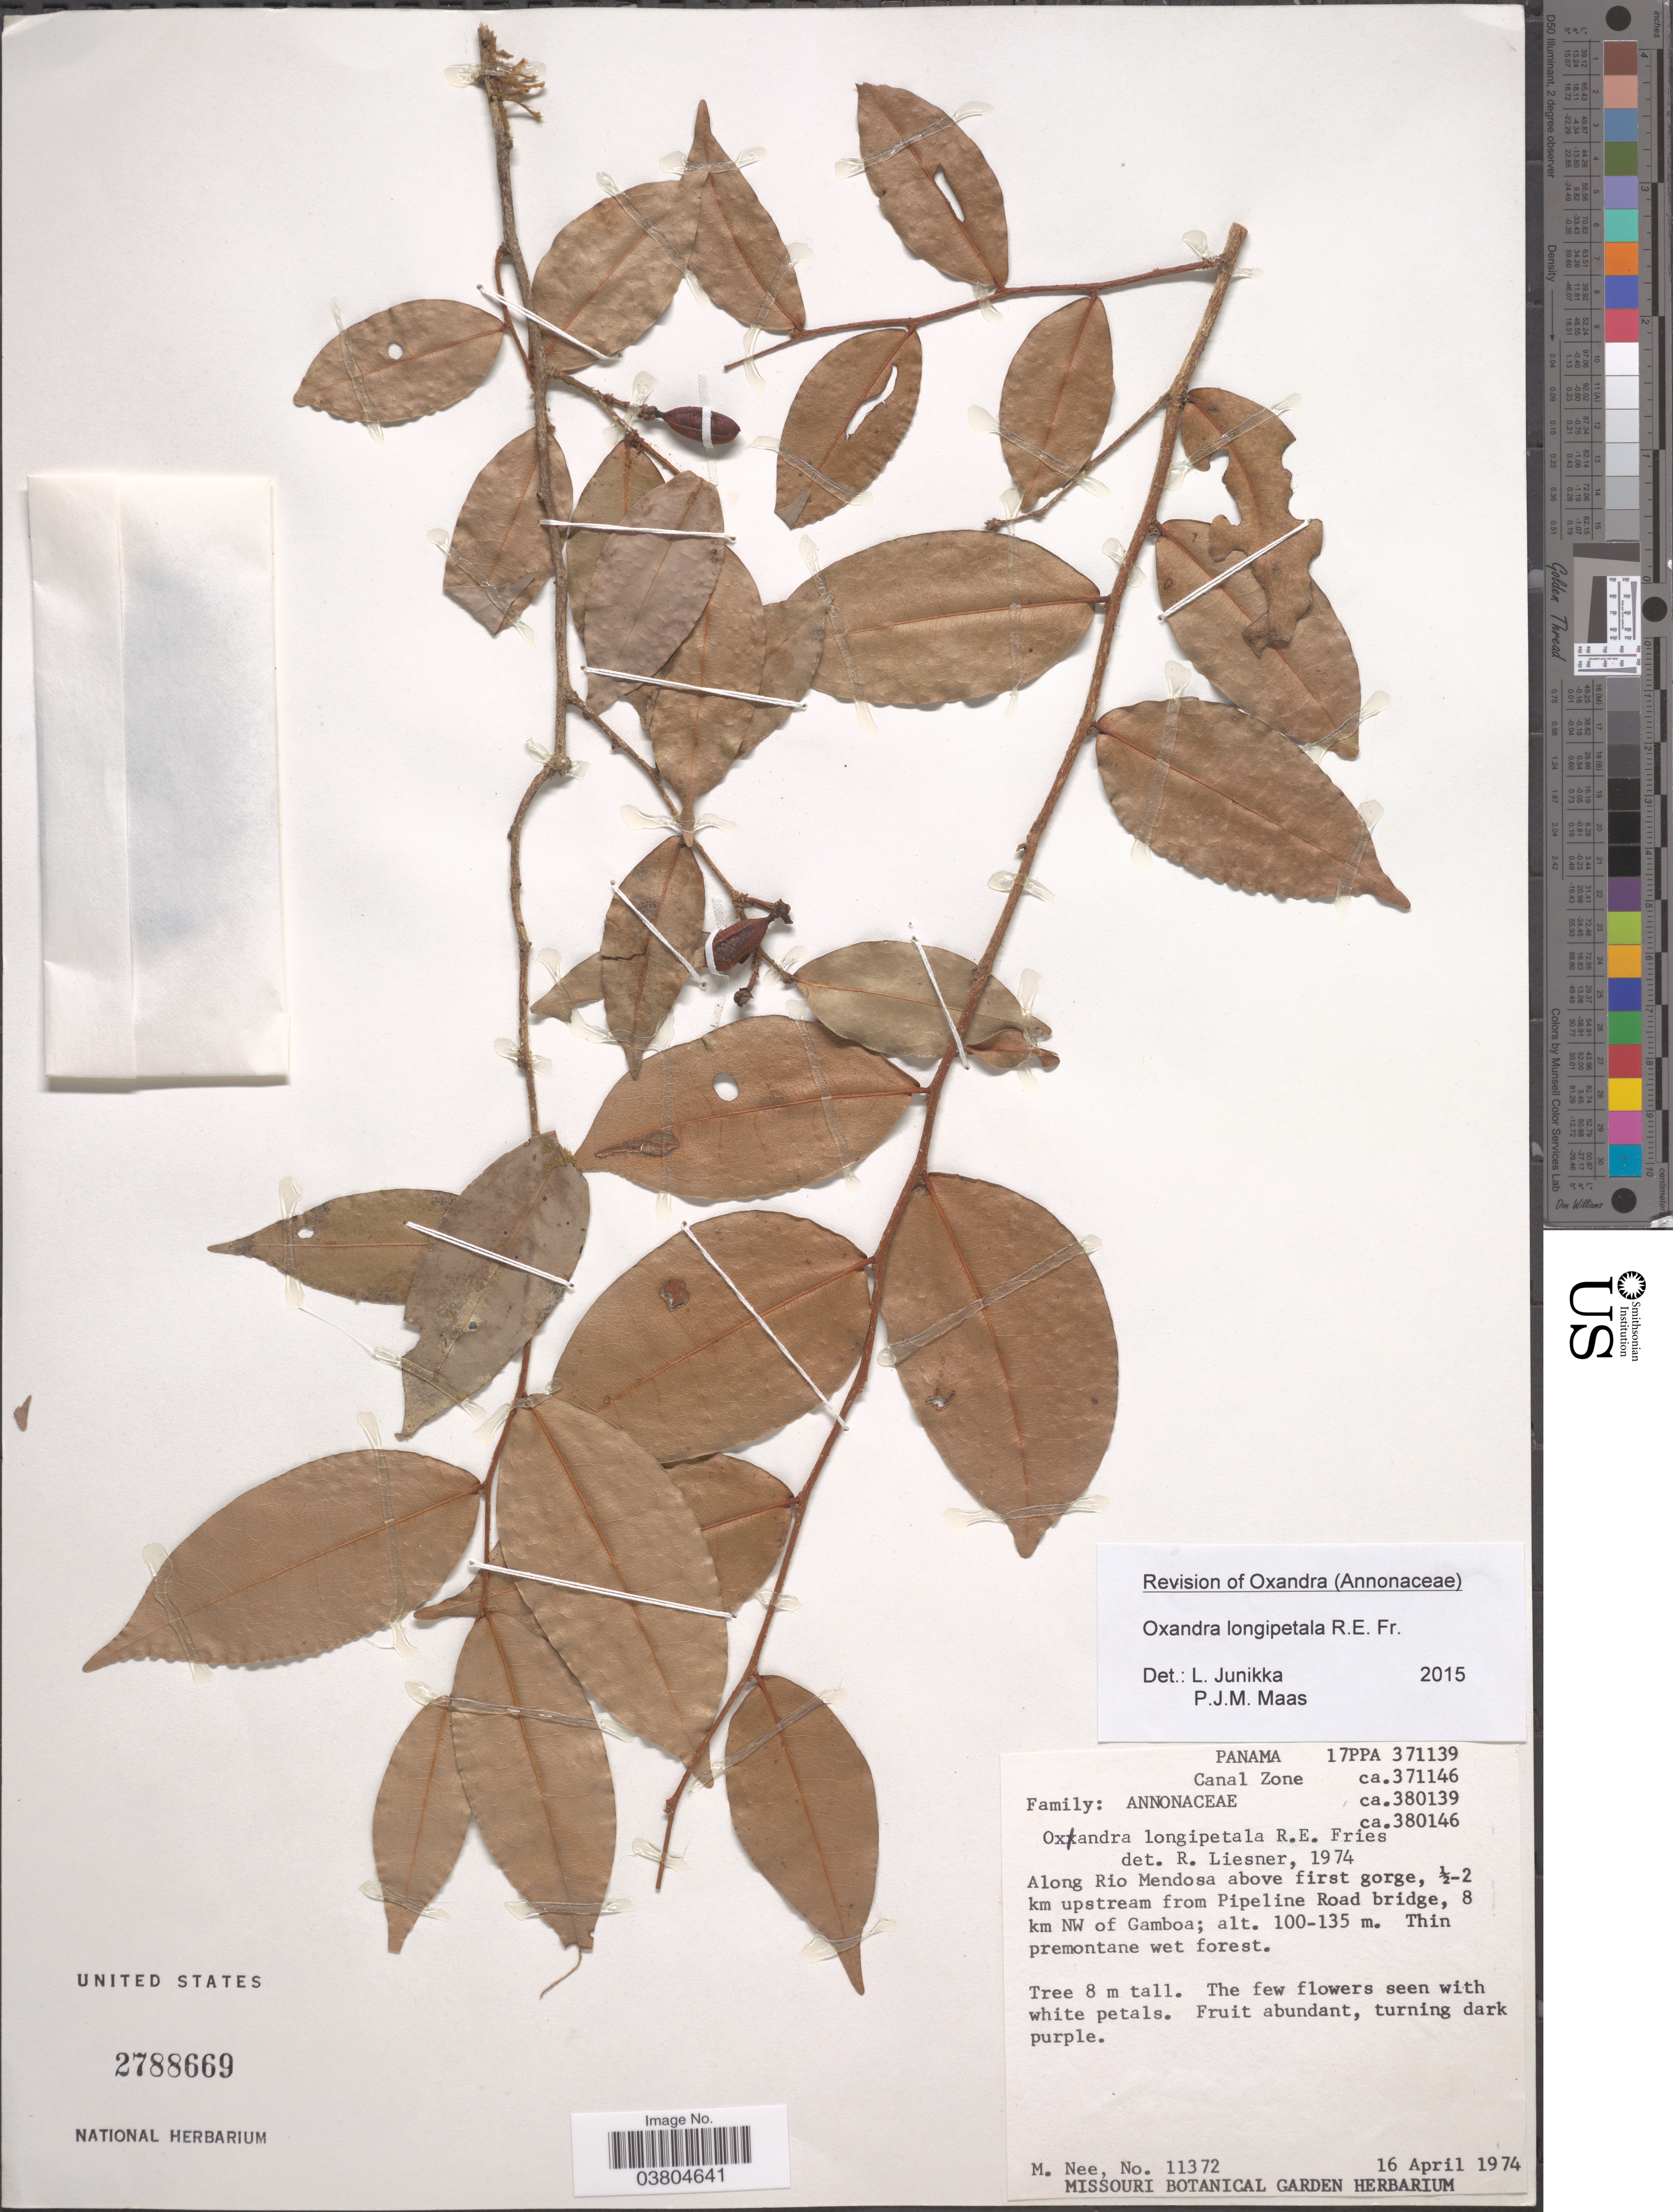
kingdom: Plantae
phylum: Tracheophyta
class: Magnoliopsida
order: Magnoliales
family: Annonaceae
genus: Oxandra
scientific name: Oxandra longipetala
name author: R.E. Fr.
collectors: M. Nee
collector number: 11372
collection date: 1974-04-16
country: Panama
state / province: Colón / Panamá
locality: Canal Zone. Along Rio Mendosa above first gorge, ½-2 km upstream from Pipeline Road bridge, 8 km NW of Gamboa.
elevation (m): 100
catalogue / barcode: US 2788669